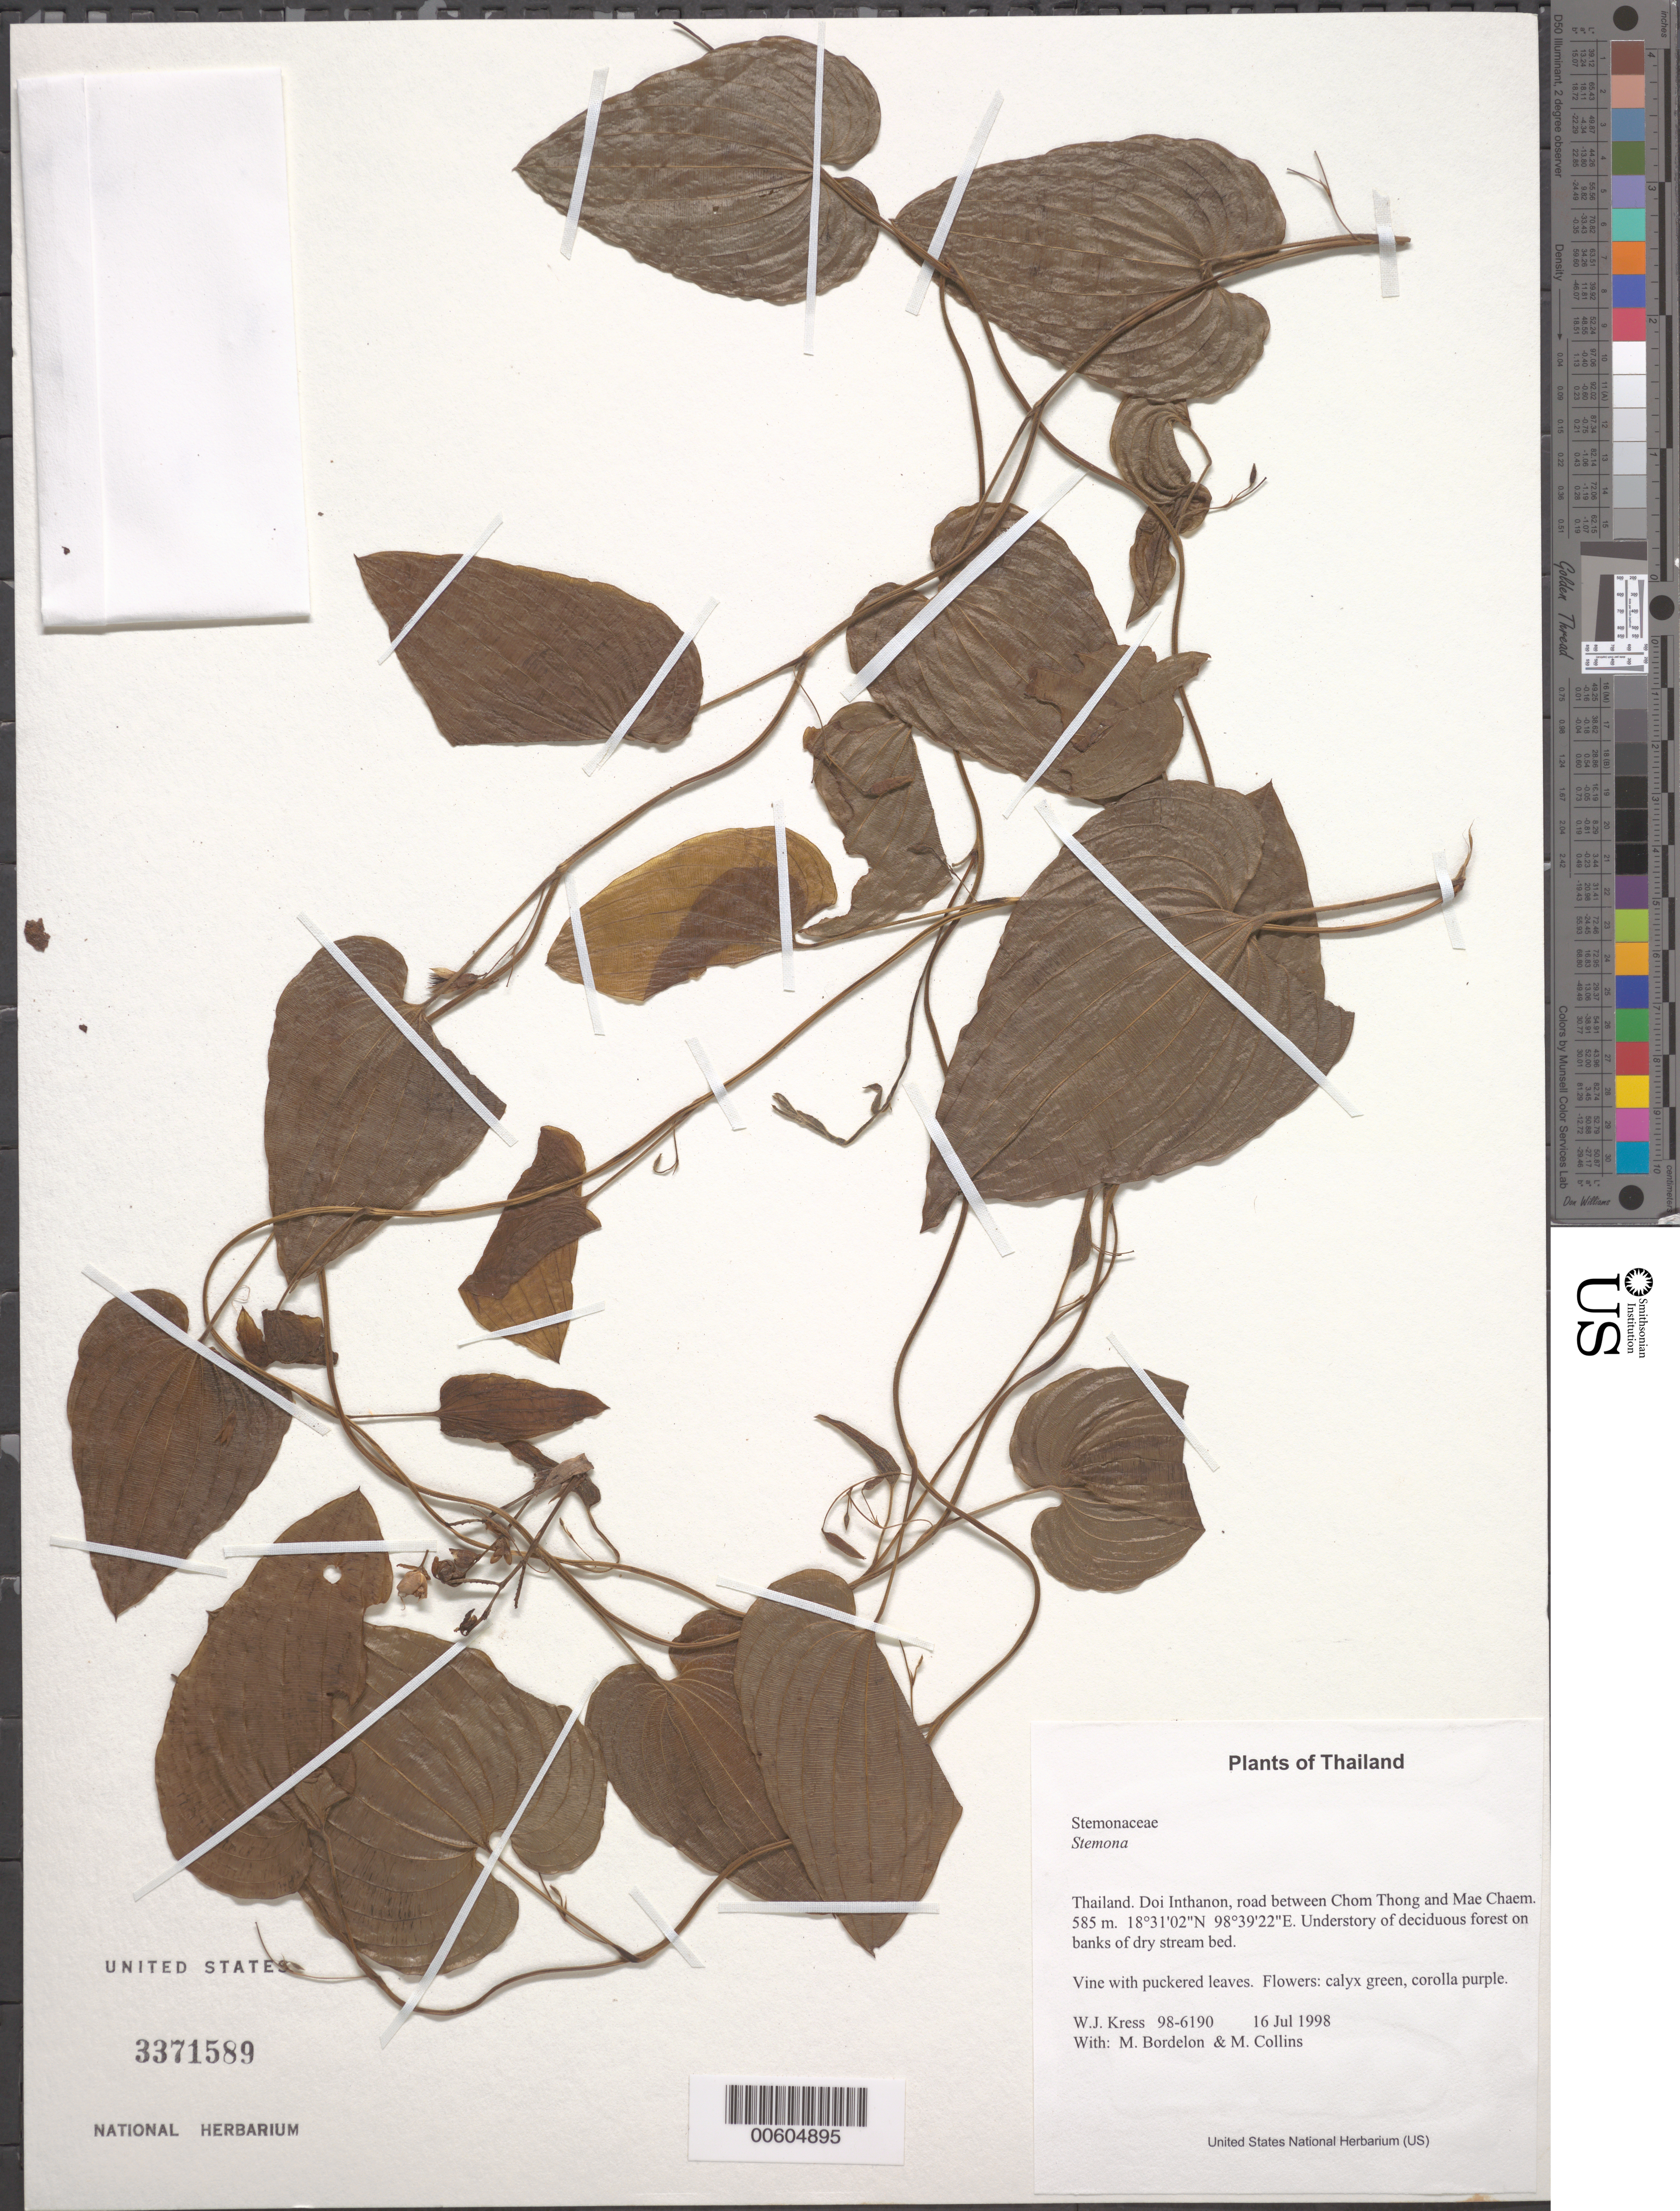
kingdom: Plantae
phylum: Tracheophyta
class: Liliopsida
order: Pandanales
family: Stemonaceae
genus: Stemona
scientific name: Stemona sp.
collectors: W. J. Kress, M. Bordelon & M. Collins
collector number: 98-6190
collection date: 1998-07-16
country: Thailand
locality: Doi Inthanon, road between Chom Thong and Mae Chaem.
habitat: Understory of deciduous forest on banks of dry stream bed.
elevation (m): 585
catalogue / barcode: US 3371589